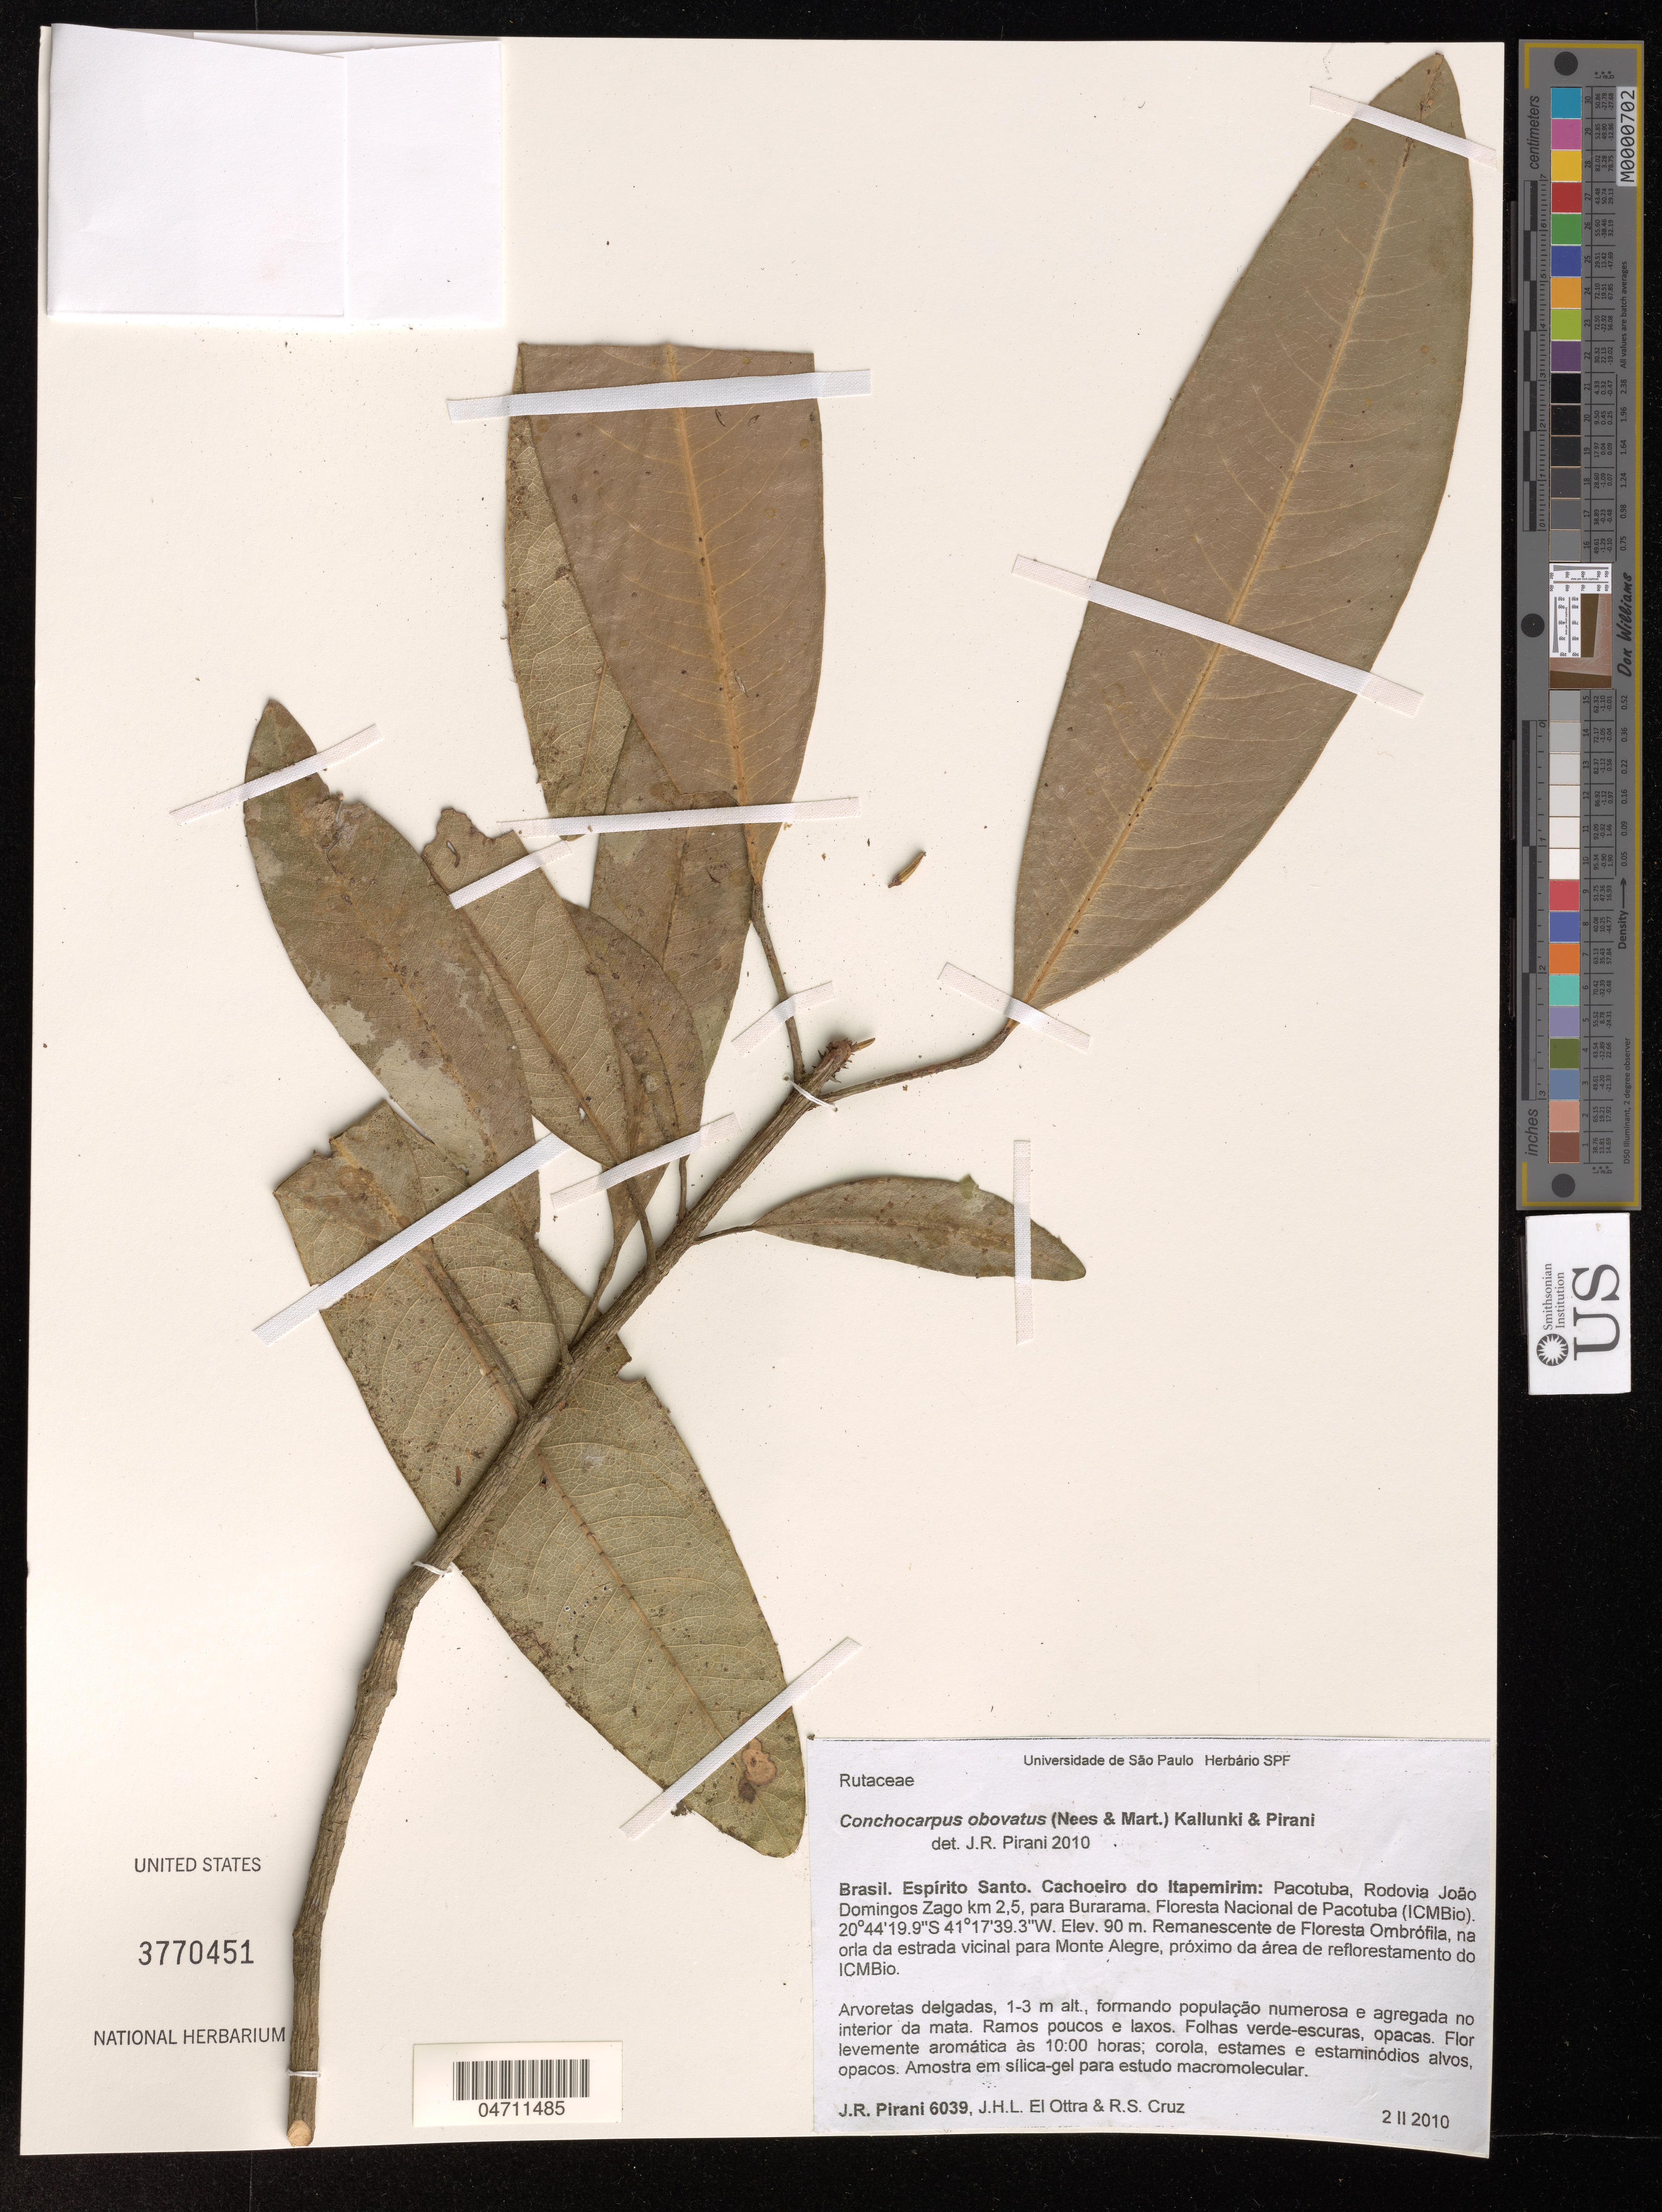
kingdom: Plantae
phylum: Tracheophyta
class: Magnoliopsida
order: Sapindales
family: Rutaceae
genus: Conchocarpus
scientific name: Conchocarpus obovatus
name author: Urb.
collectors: J. Pirani & J. El Ottra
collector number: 6039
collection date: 2010-02-02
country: Brazil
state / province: Espírito Santo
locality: Cachoeiro do Itapemirim: Pacotuba, Rodovia João Domingos Zago km 2,5, para Burarama, Floresta Nacional de Pacotuba (ICMBio).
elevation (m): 90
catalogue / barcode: US 3770451